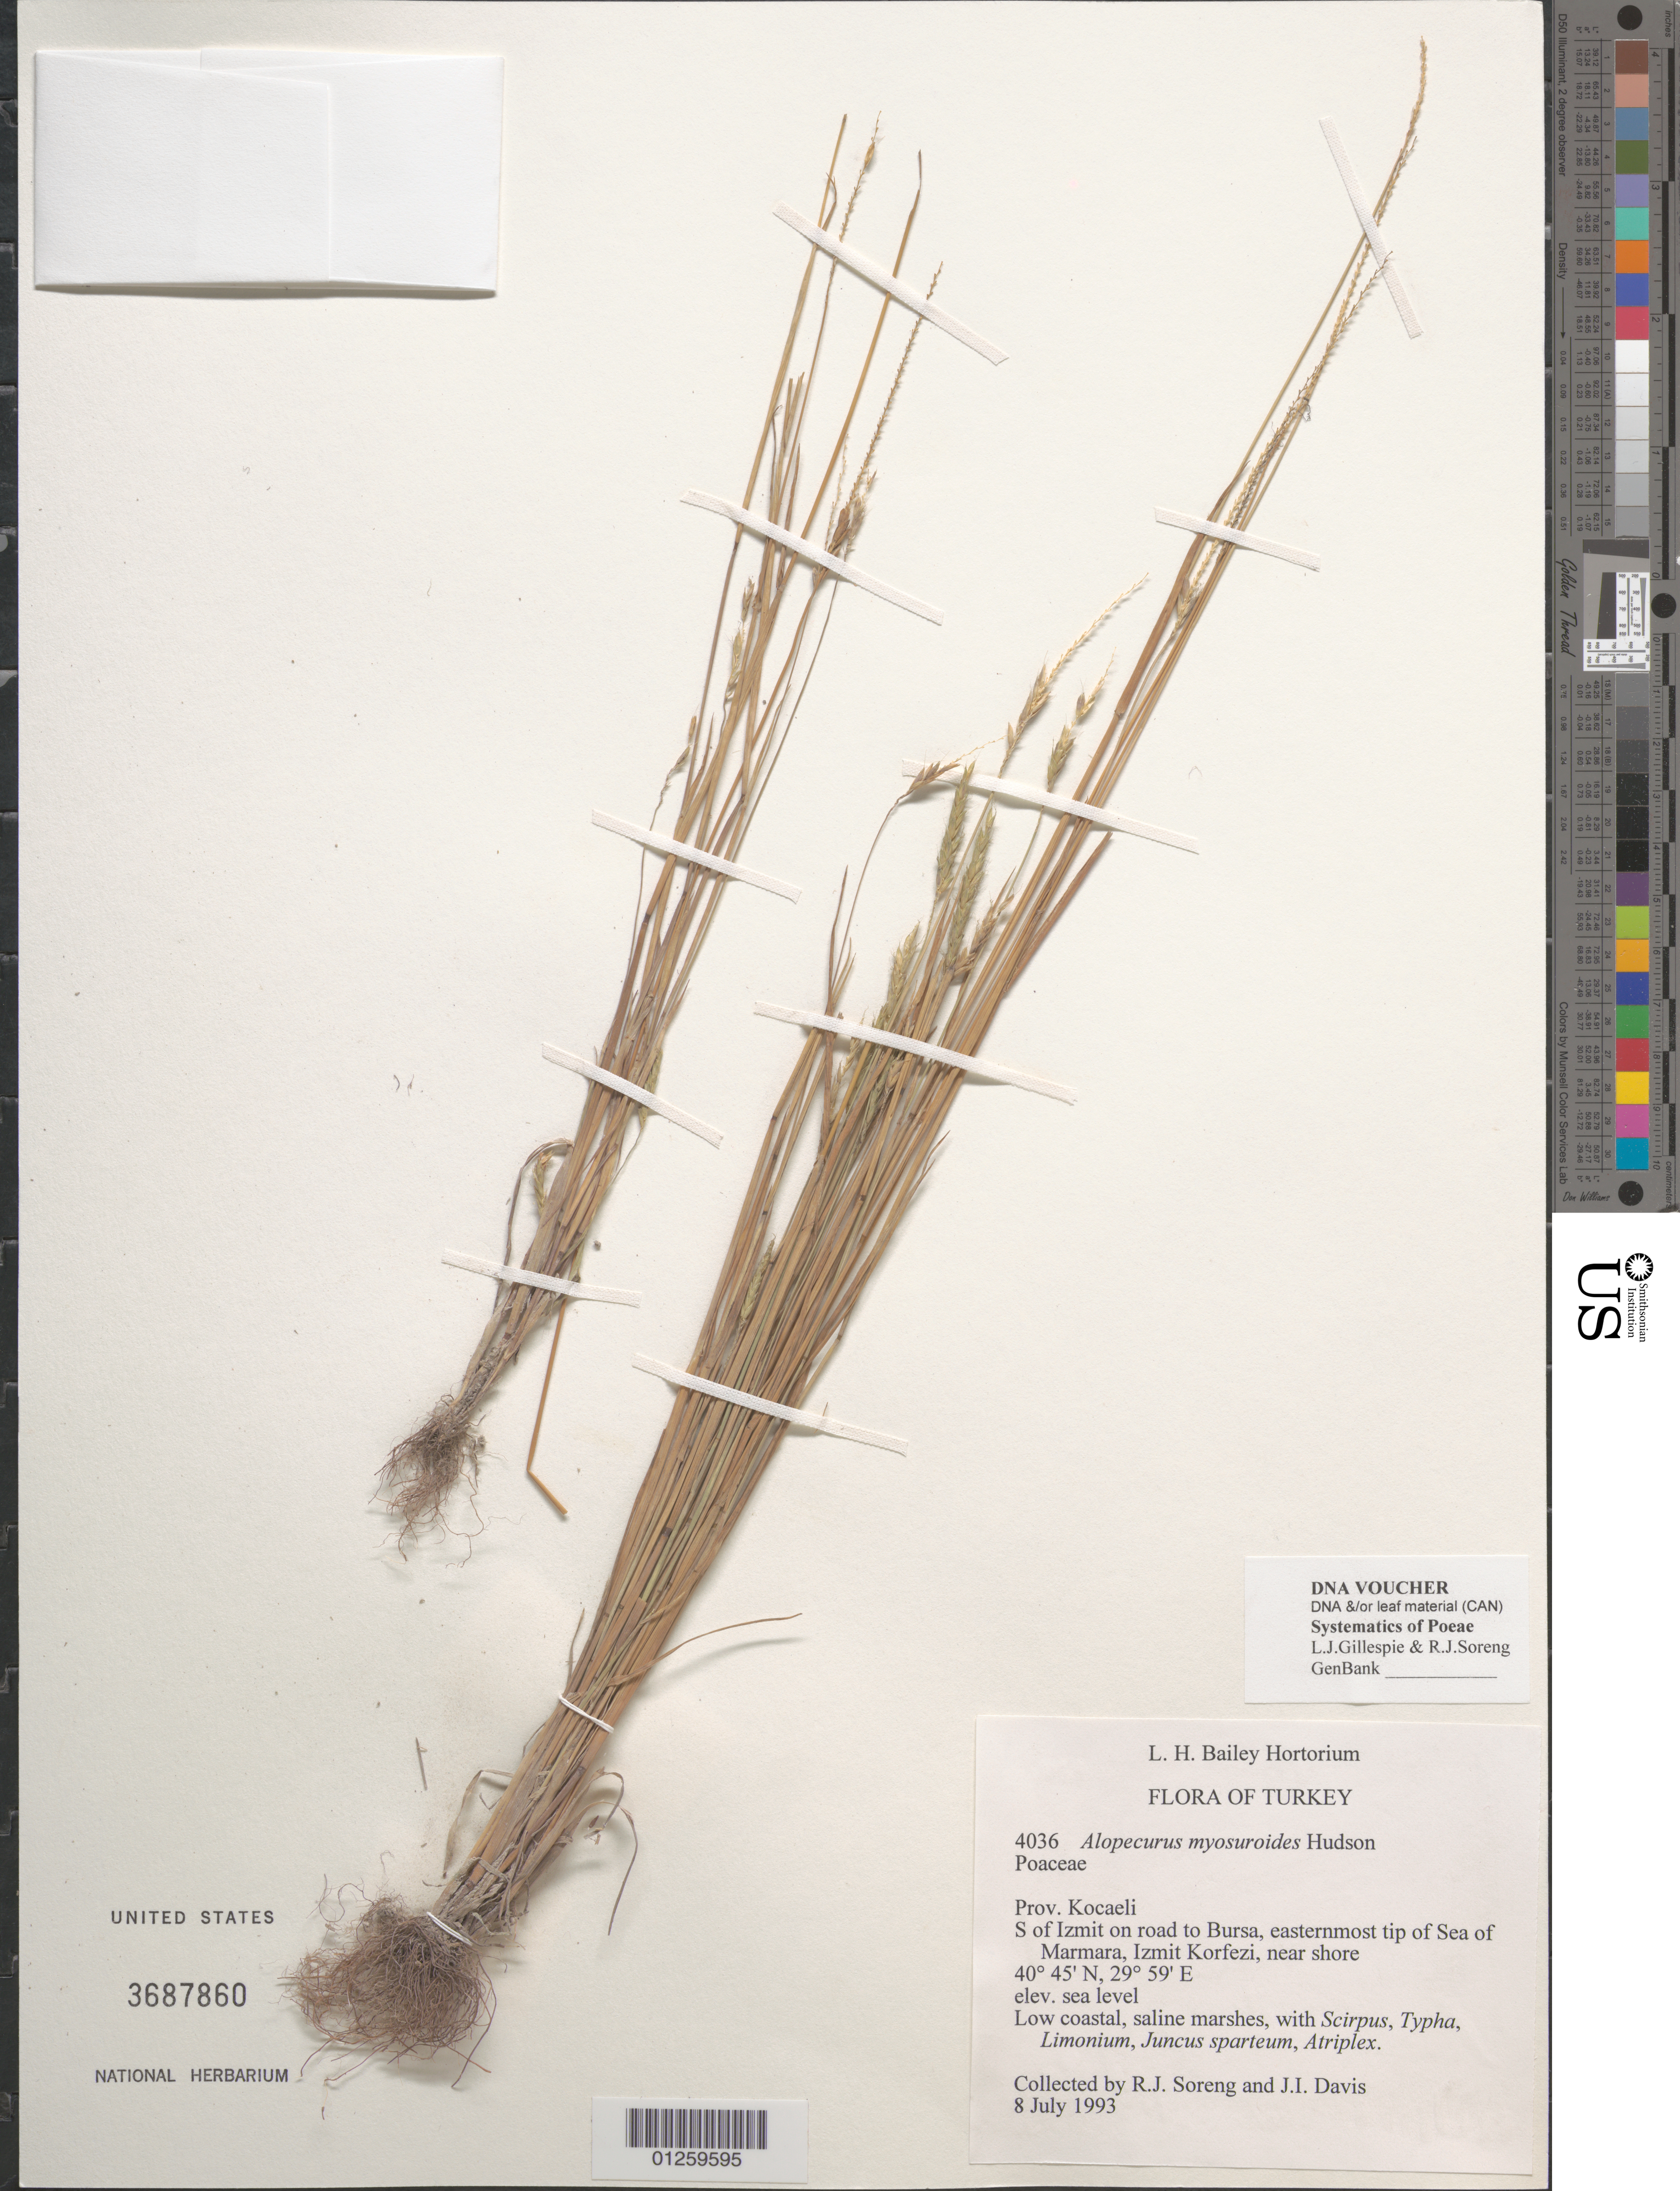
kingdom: Plantae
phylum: Tracheophyta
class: Liliopsida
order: Poales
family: Poaceae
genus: Alopecurus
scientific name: Alopecurus myosuroides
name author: Huds.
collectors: R. J. Soreng & J. I. Davis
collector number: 4036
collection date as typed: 08 Jul 1993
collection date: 1993-07-08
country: Turkey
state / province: Bursa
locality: Sea of Marmara E end, S of Izmit on road to Bursa (Hwy 130)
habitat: Saline disturbed ground, with Puccinellia, Juncus, Atriplex, Scirpus, Typha, Hainardia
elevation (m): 1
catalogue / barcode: US 3687860